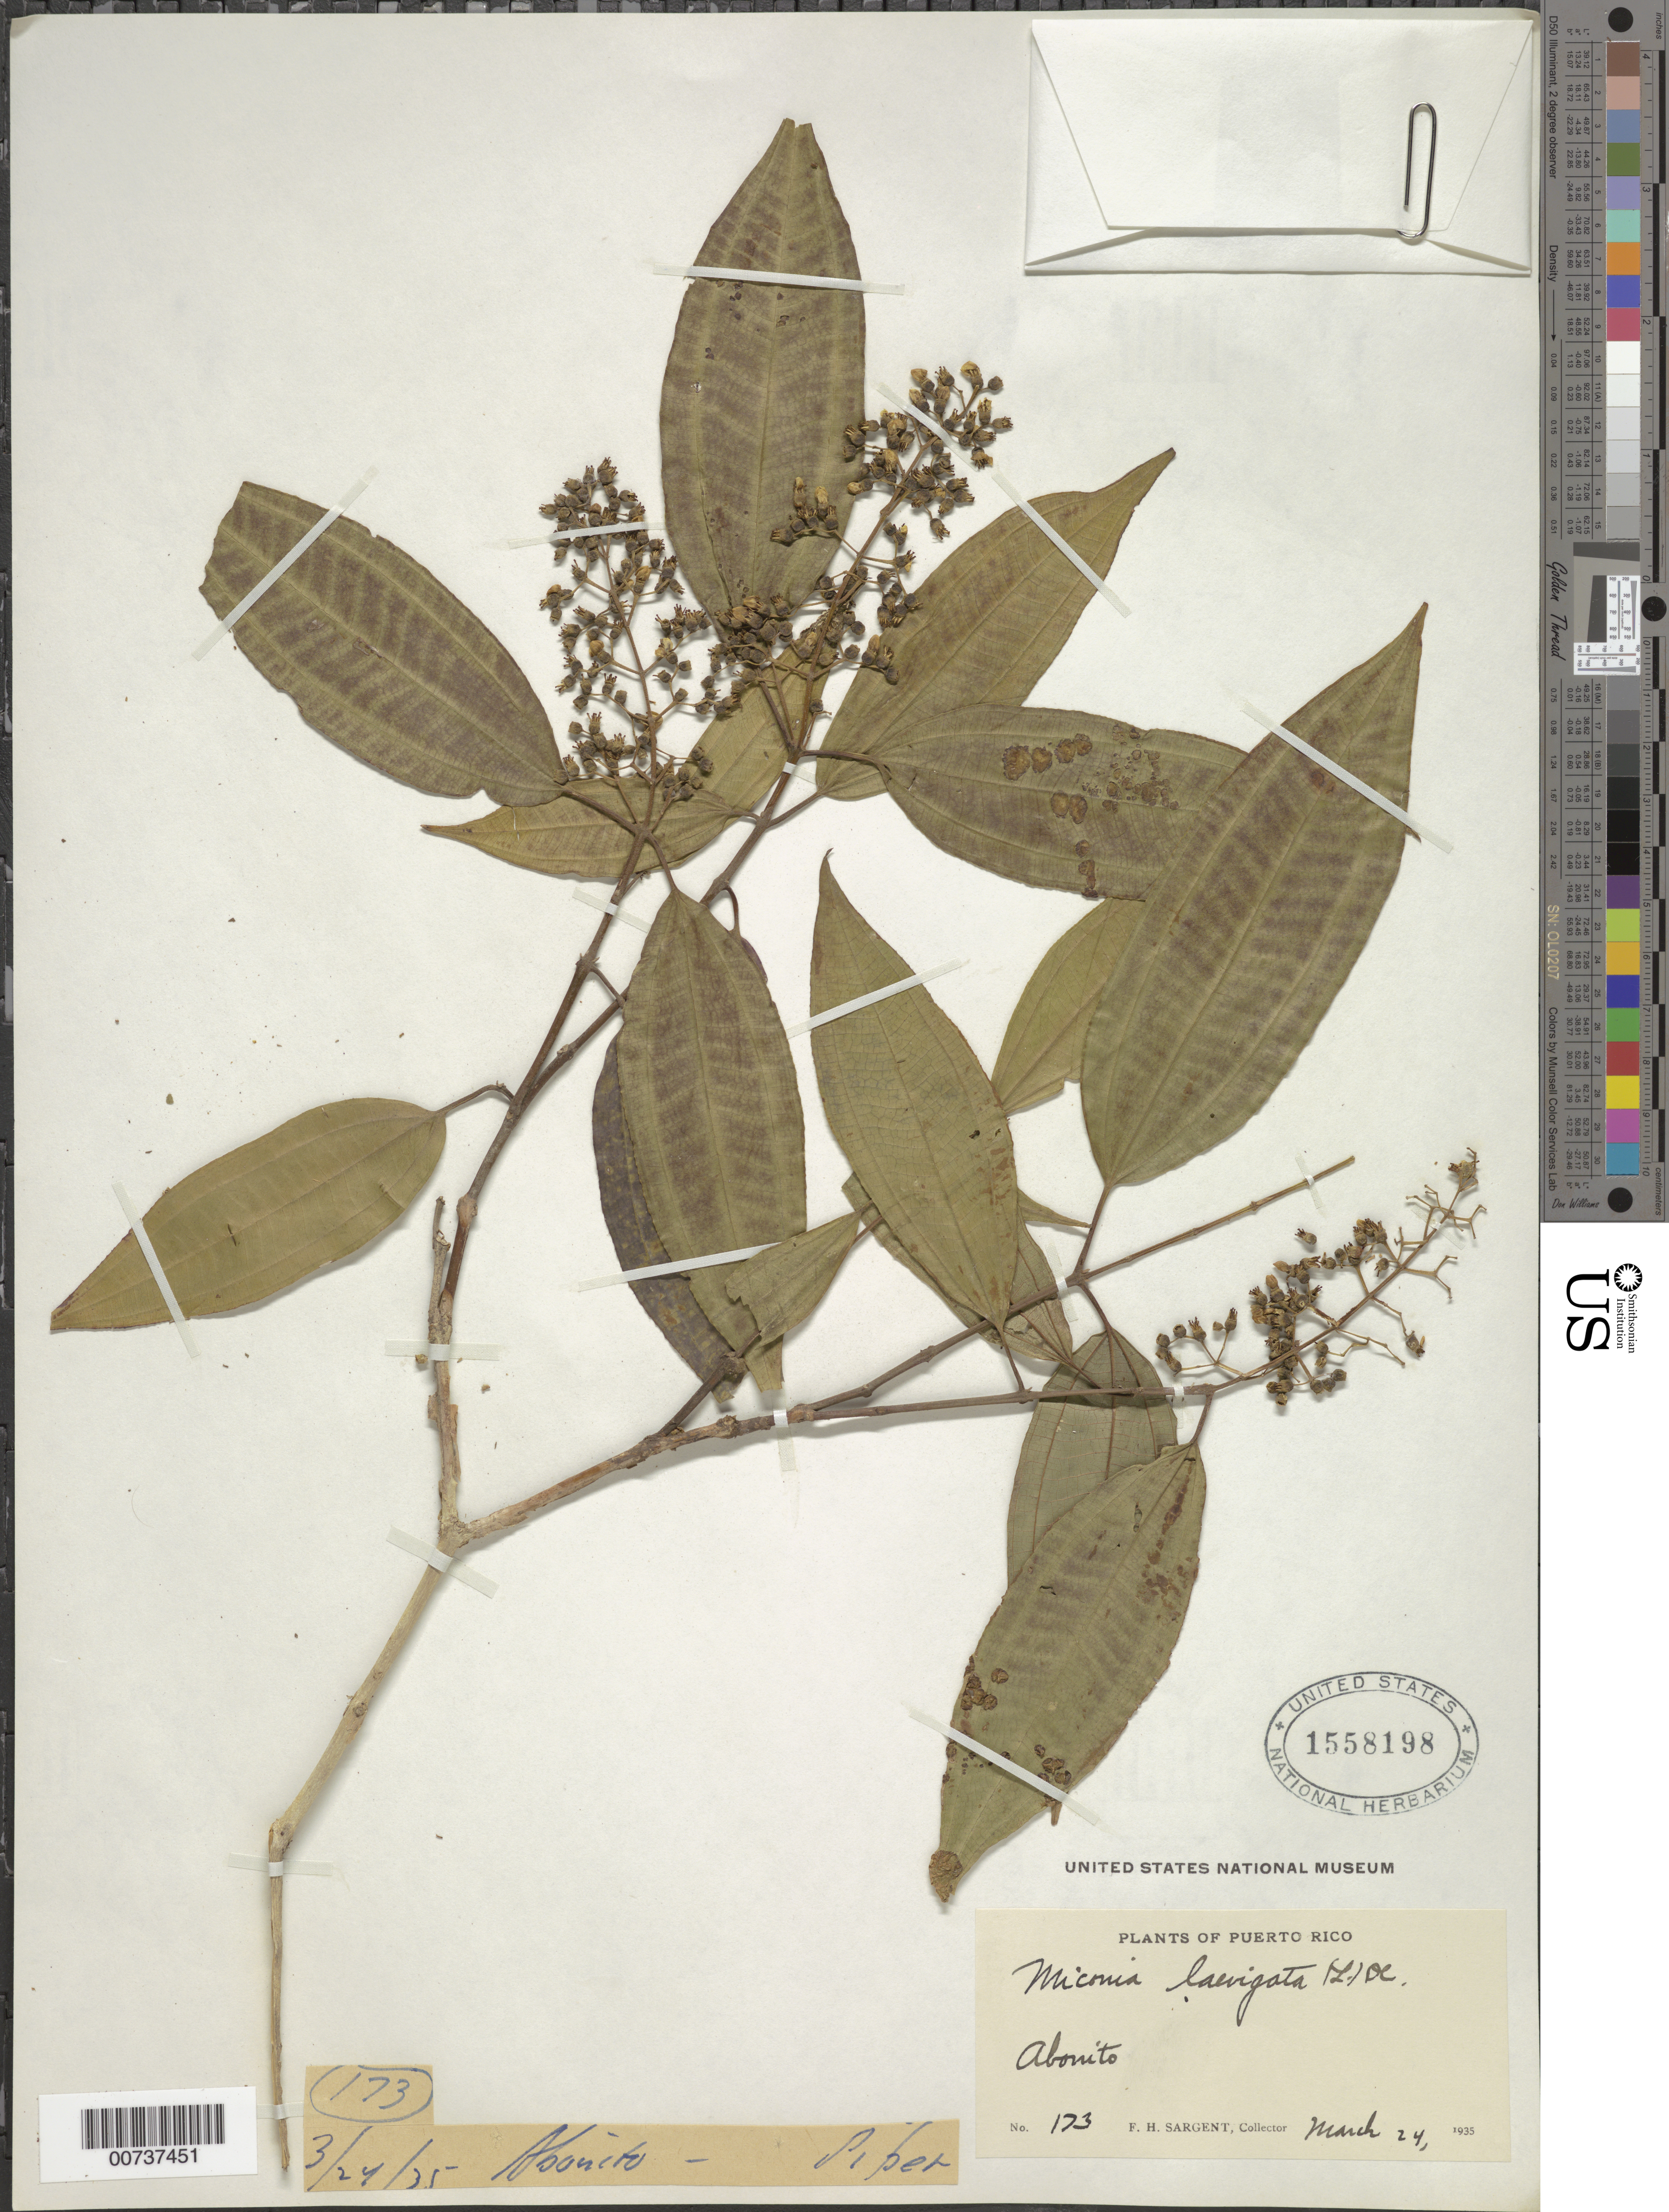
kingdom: Plantae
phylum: Tracheophyta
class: Magnoliopsida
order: Myrtales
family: Melastomataceae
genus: Miconia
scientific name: Miconia laevigata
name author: (L.) D. Don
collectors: F. H. Sargent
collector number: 173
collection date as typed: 24 Mar 1935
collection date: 1935-03-24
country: Puerto Rico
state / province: Abonito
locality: Aibonito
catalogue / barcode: US 1558198